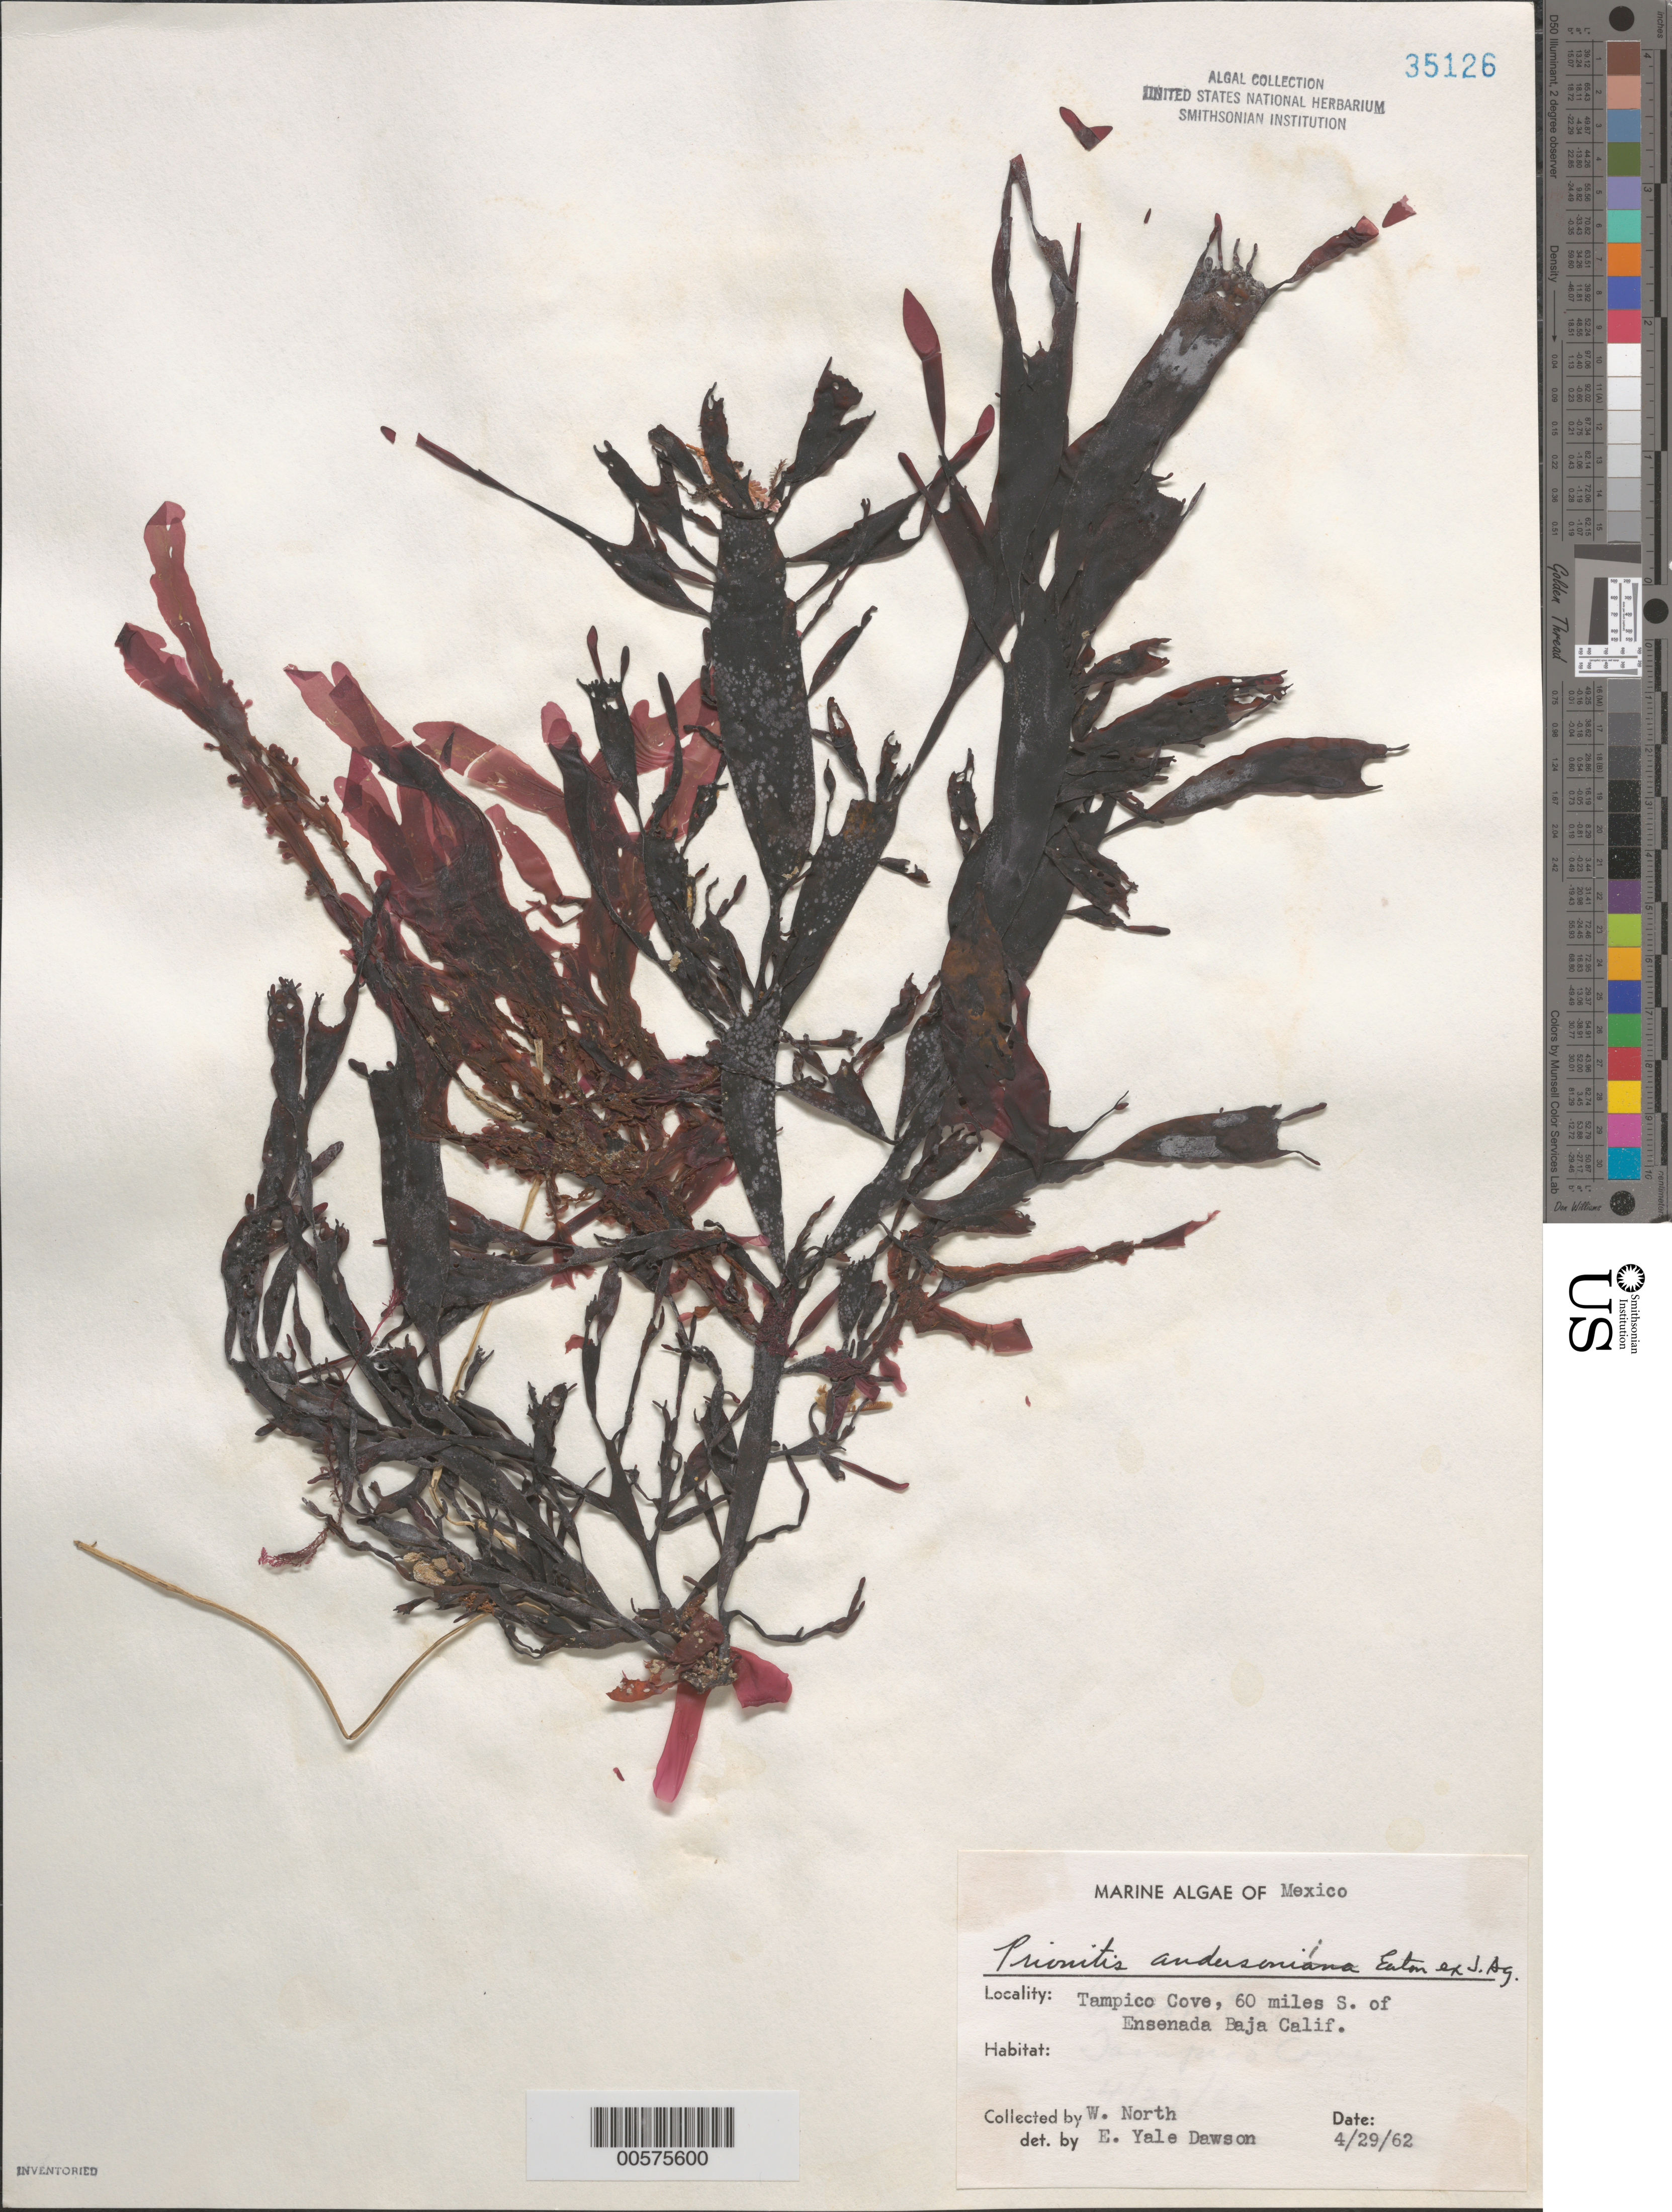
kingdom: Plantae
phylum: Rhodophyta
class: Florideophyceae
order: Cryptonemiales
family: Cryptonemiaceae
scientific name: Prionitis sternbergii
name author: (C. Agardh) J. Agardh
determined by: Algae name updating Project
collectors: W. North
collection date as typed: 29 Apr 1962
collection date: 1962-04-29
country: Mexico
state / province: Baja California Norte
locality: Tampico Cove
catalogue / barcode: US 35126